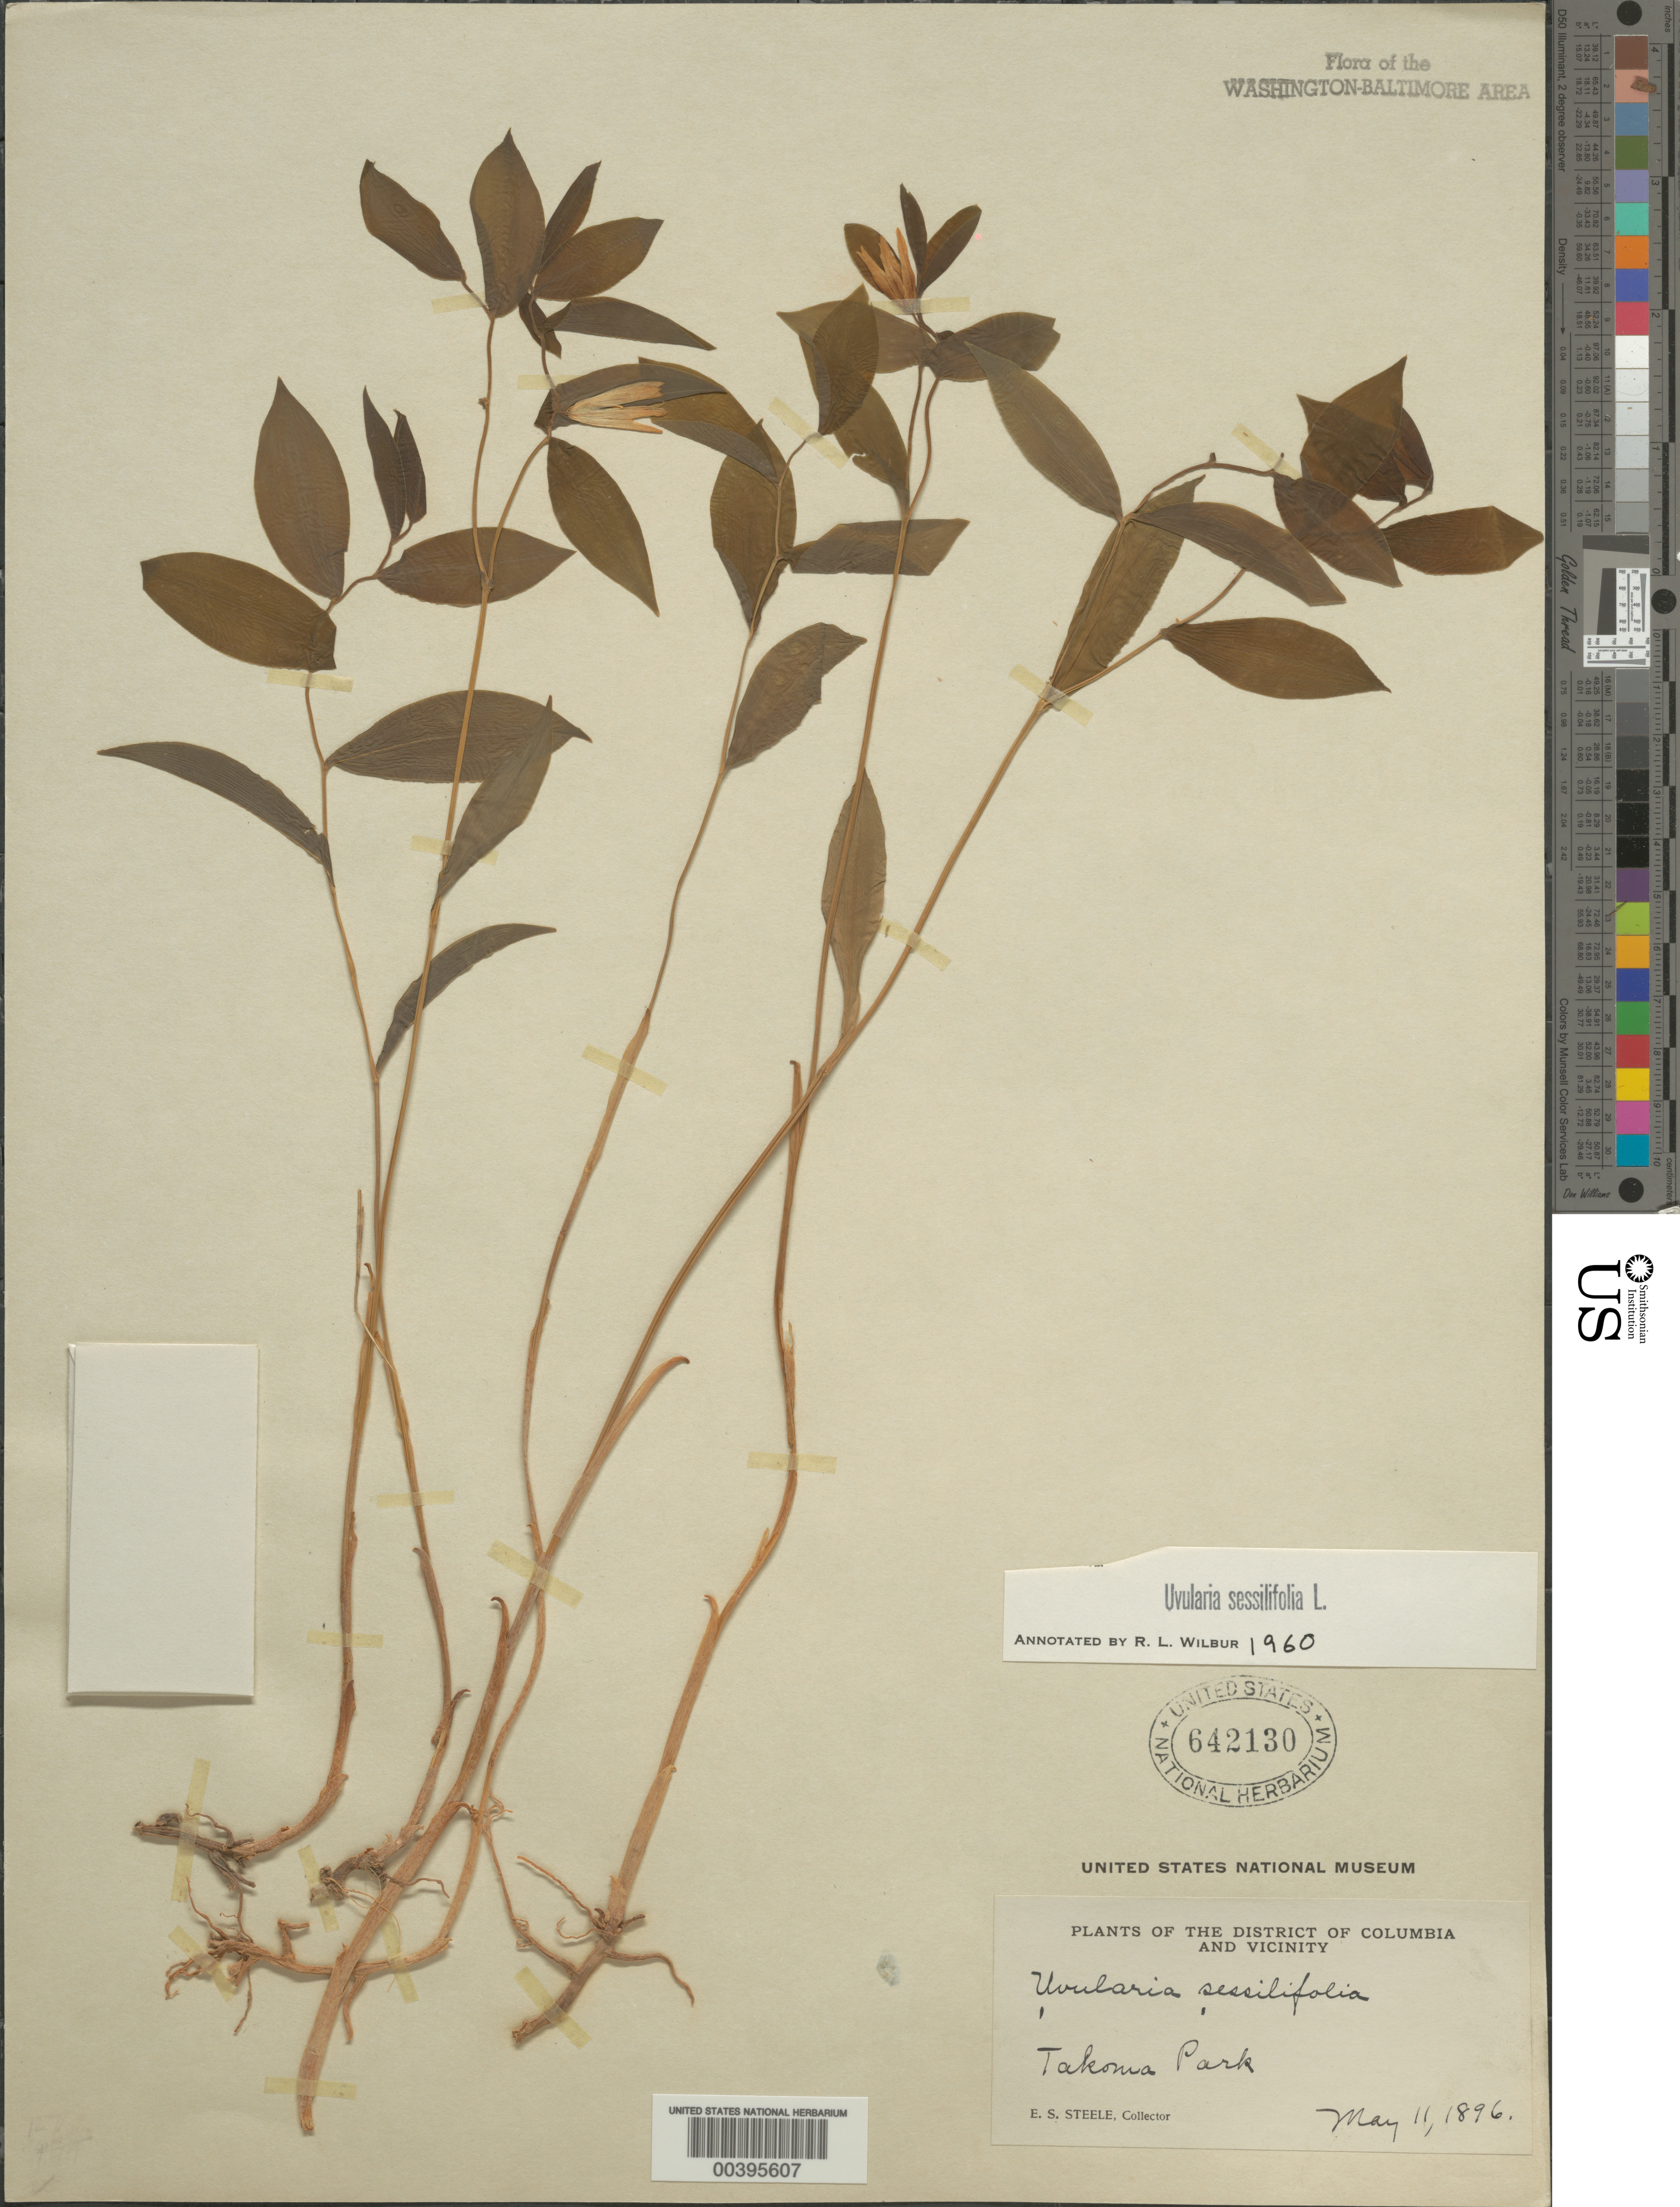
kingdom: Plantae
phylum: Tracheophyta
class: Liliopsida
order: Liliales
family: Colchicaceae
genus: Uvularia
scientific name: Uvularia sessilifolia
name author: L.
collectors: E. Steele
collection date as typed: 11 May 1896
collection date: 1896-05-11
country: United States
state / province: Maryland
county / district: Montgomery / Prince George's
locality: Takoma Park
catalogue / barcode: US 642130